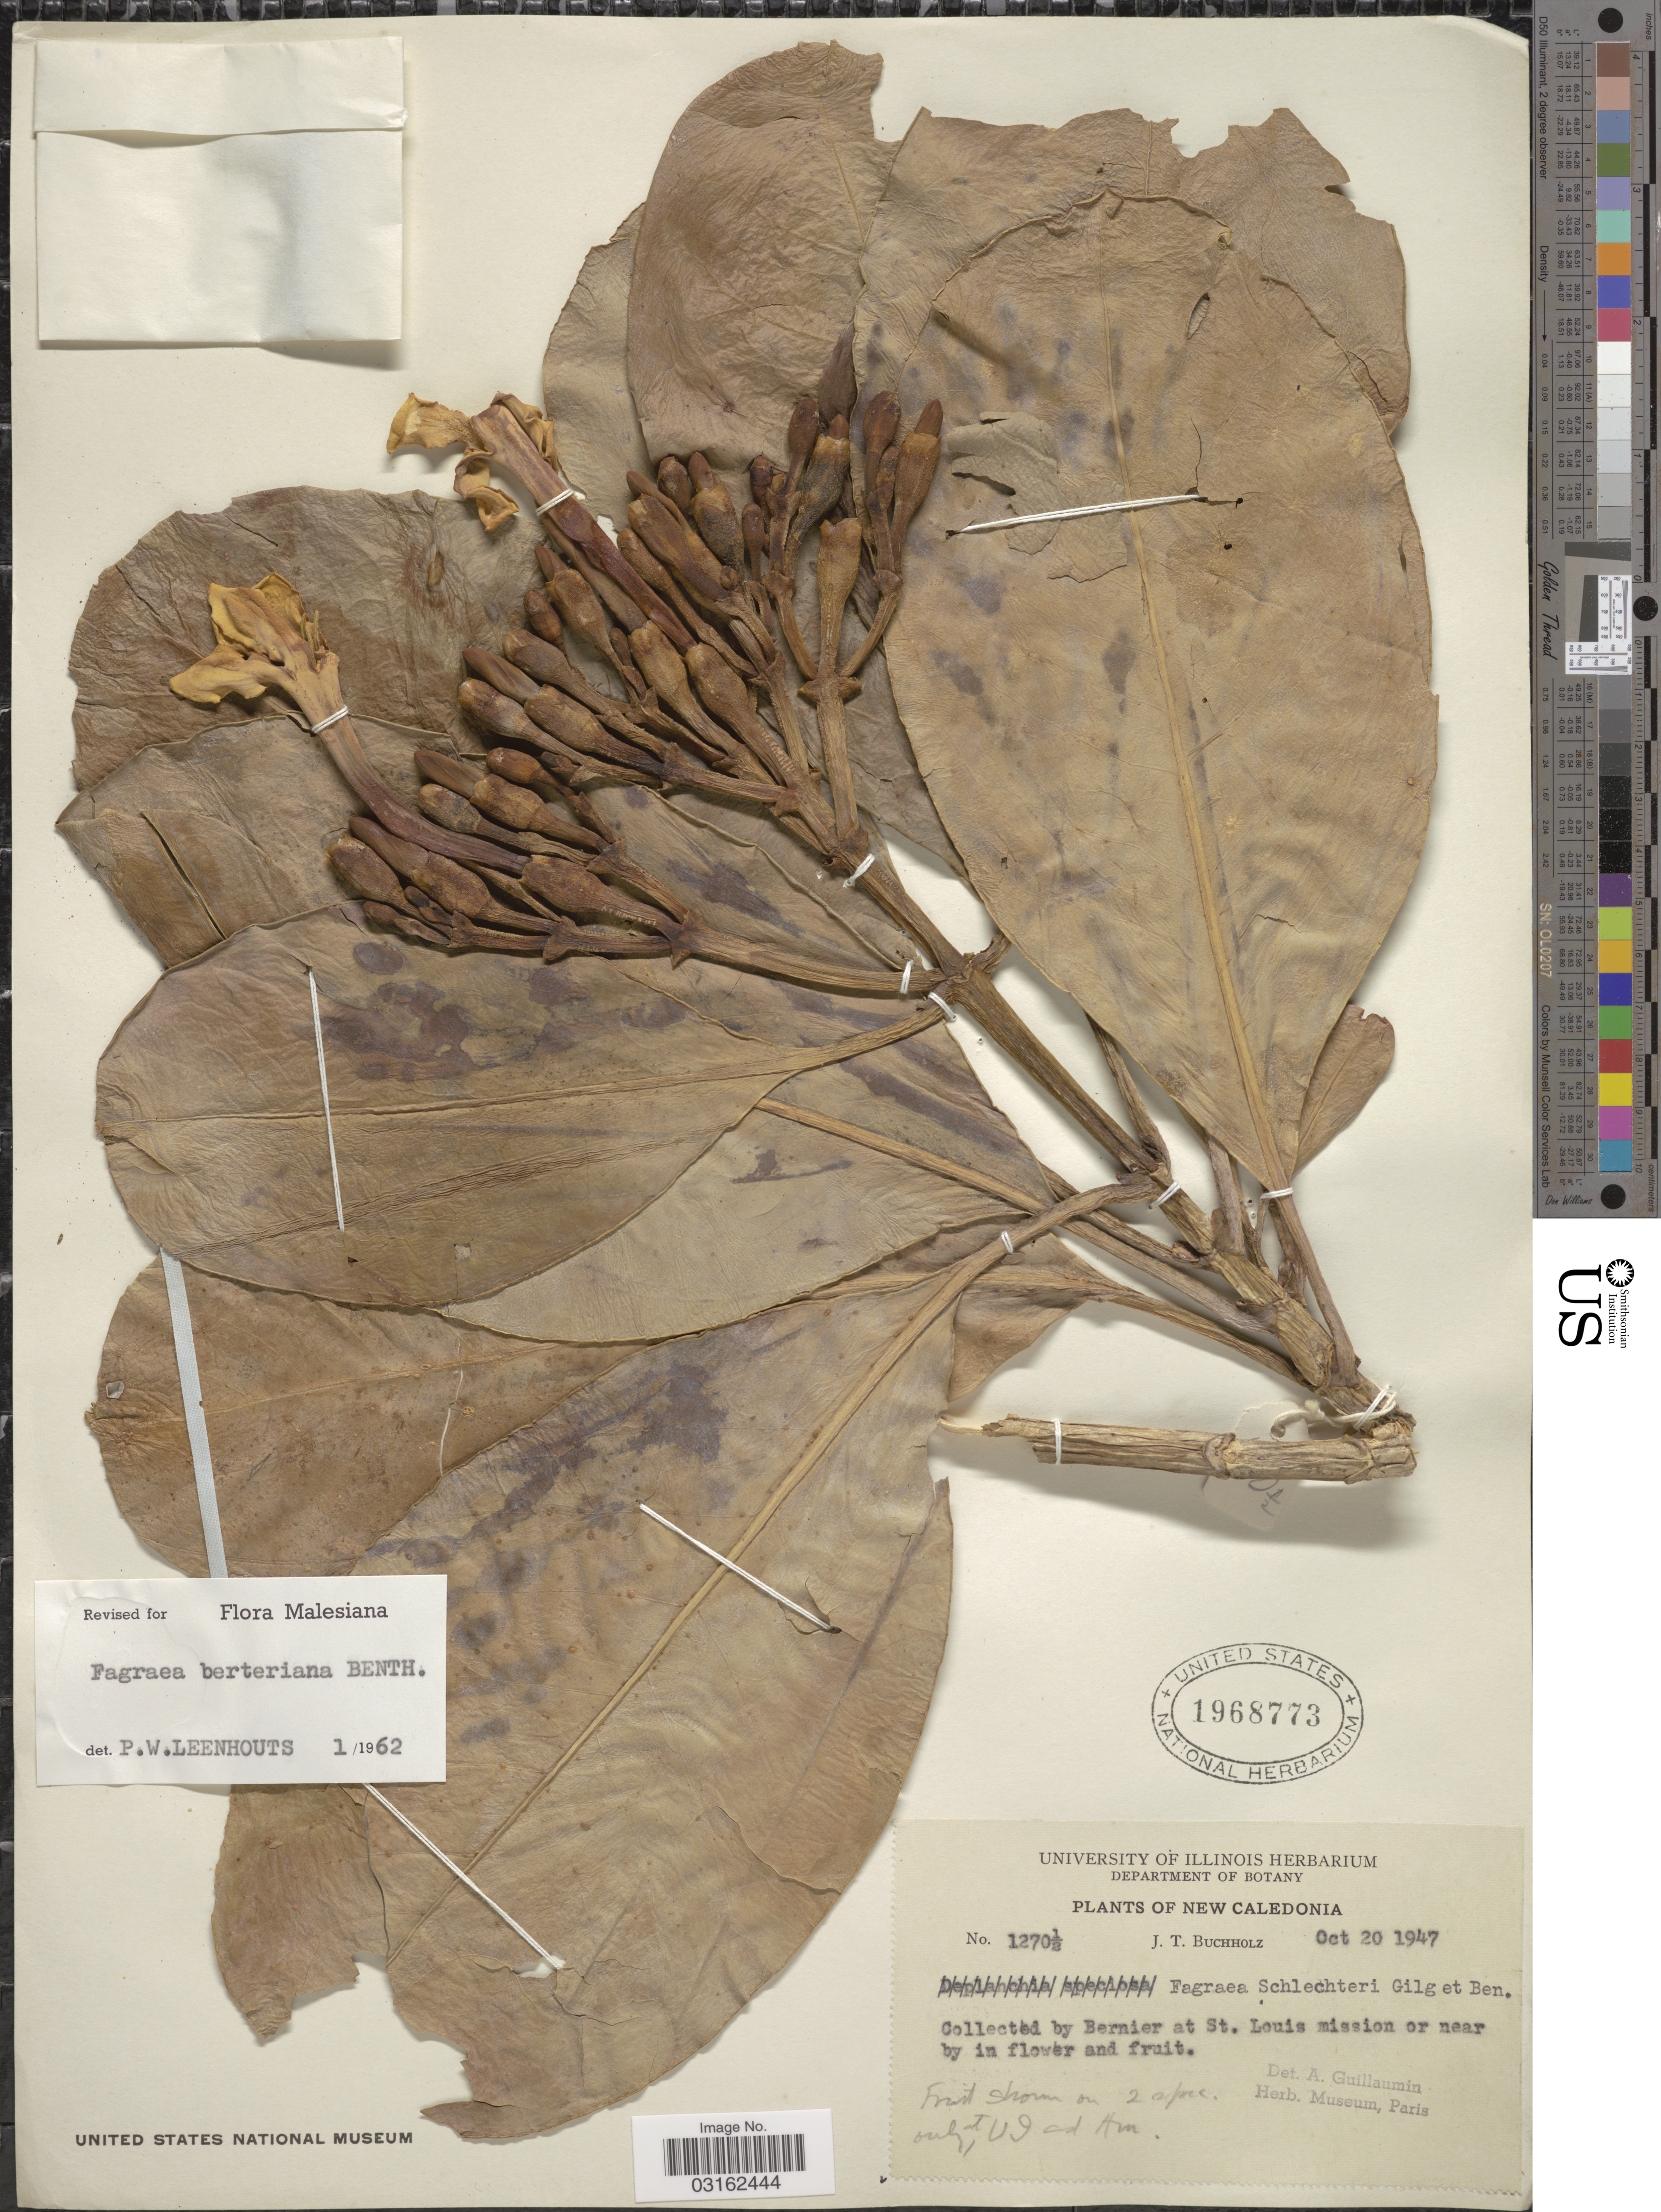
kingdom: Plantae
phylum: Tracheophyta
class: Magnoliopsida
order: Gentianales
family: Gentianaceae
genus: Fagraea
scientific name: Fagraea berteroana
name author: A. Gray ex Benth.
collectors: J. T. Buchholz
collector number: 1270½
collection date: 1947-10-20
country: New Caledonia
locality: Bernier at St. Louis mission or near by.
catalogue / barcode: US 1968773